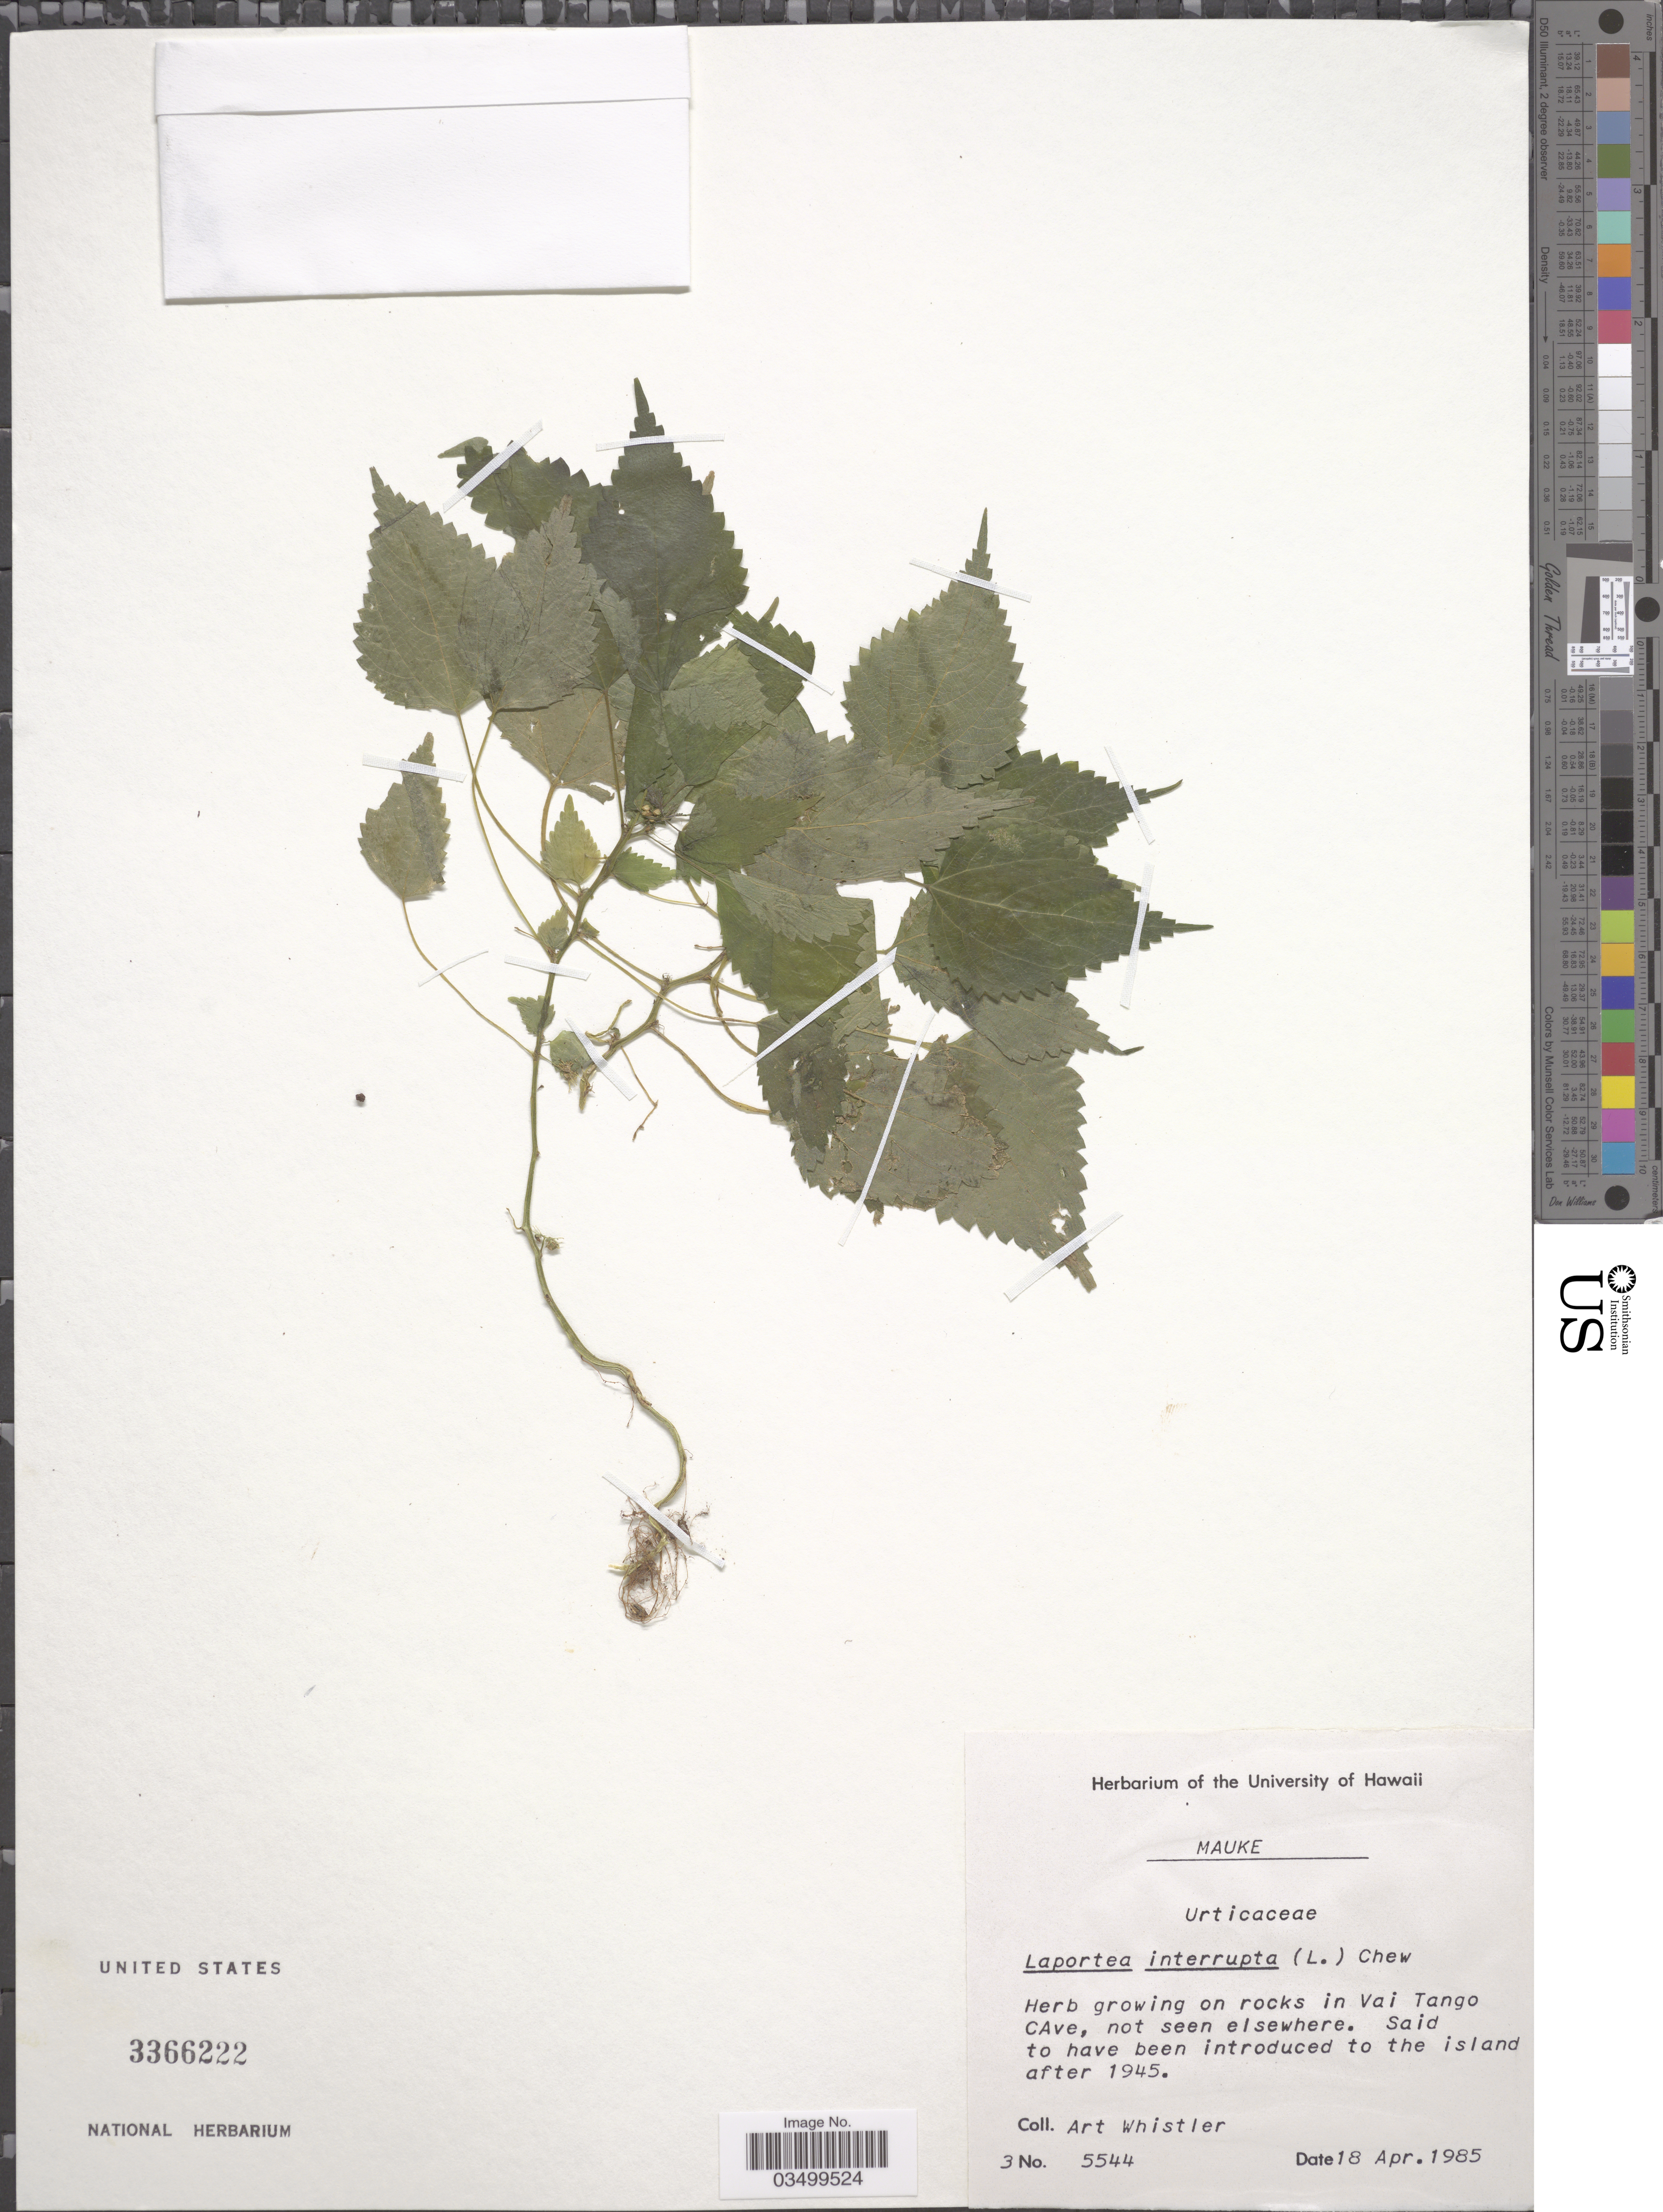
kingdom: Plantae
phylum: Tracheophyta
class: Magnoliopsida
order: Rosales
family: Urticaceae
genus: Laportea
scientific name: Laportea interrupta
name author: (L.) Chew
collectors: A. Whistler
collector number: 5544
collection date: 1985-04-18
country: Cook Islands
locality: Mauke. Vai Tango Cave.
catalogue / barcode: US 3366222